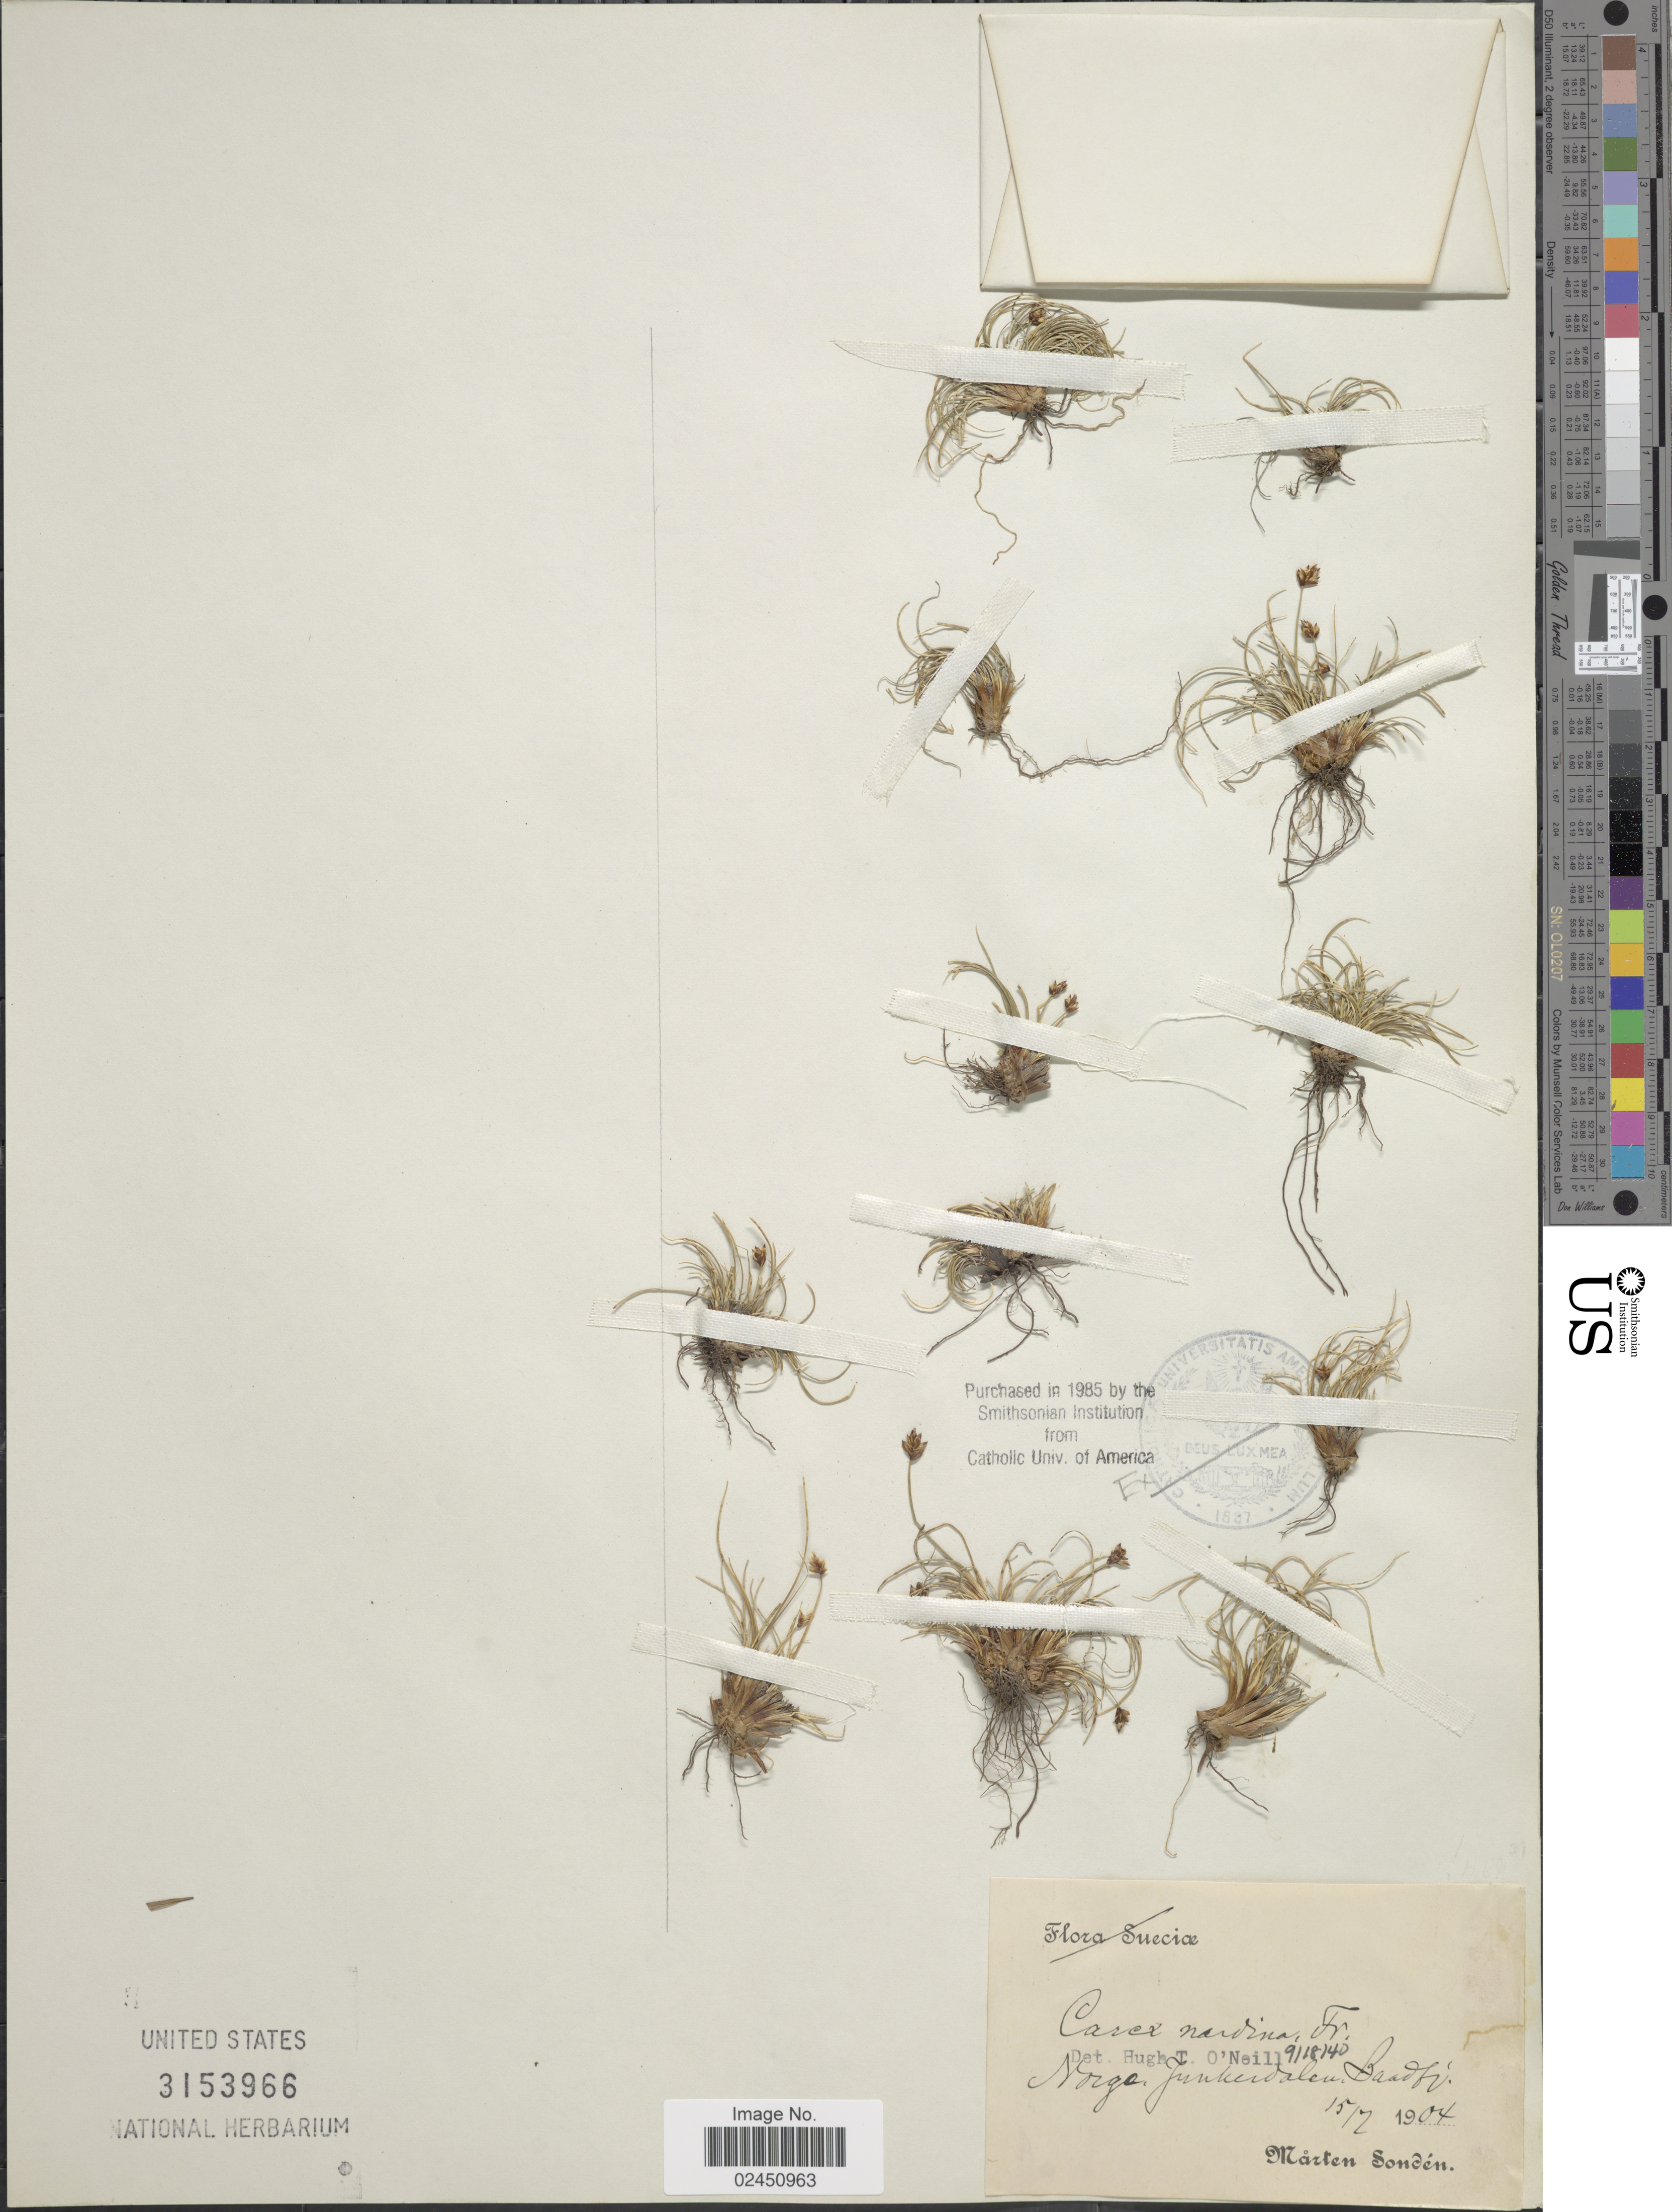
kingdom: Plantae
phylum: Tracheophyta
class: Liliopsida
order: Poales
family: Cyperaceae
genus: Carex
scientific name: Carex nardina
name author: (Hornem.) Fr.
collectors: M. Sondén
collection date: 1904-07-15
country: Norway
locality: Norge Junkerdalen Baadfi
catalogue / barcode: US 3153966